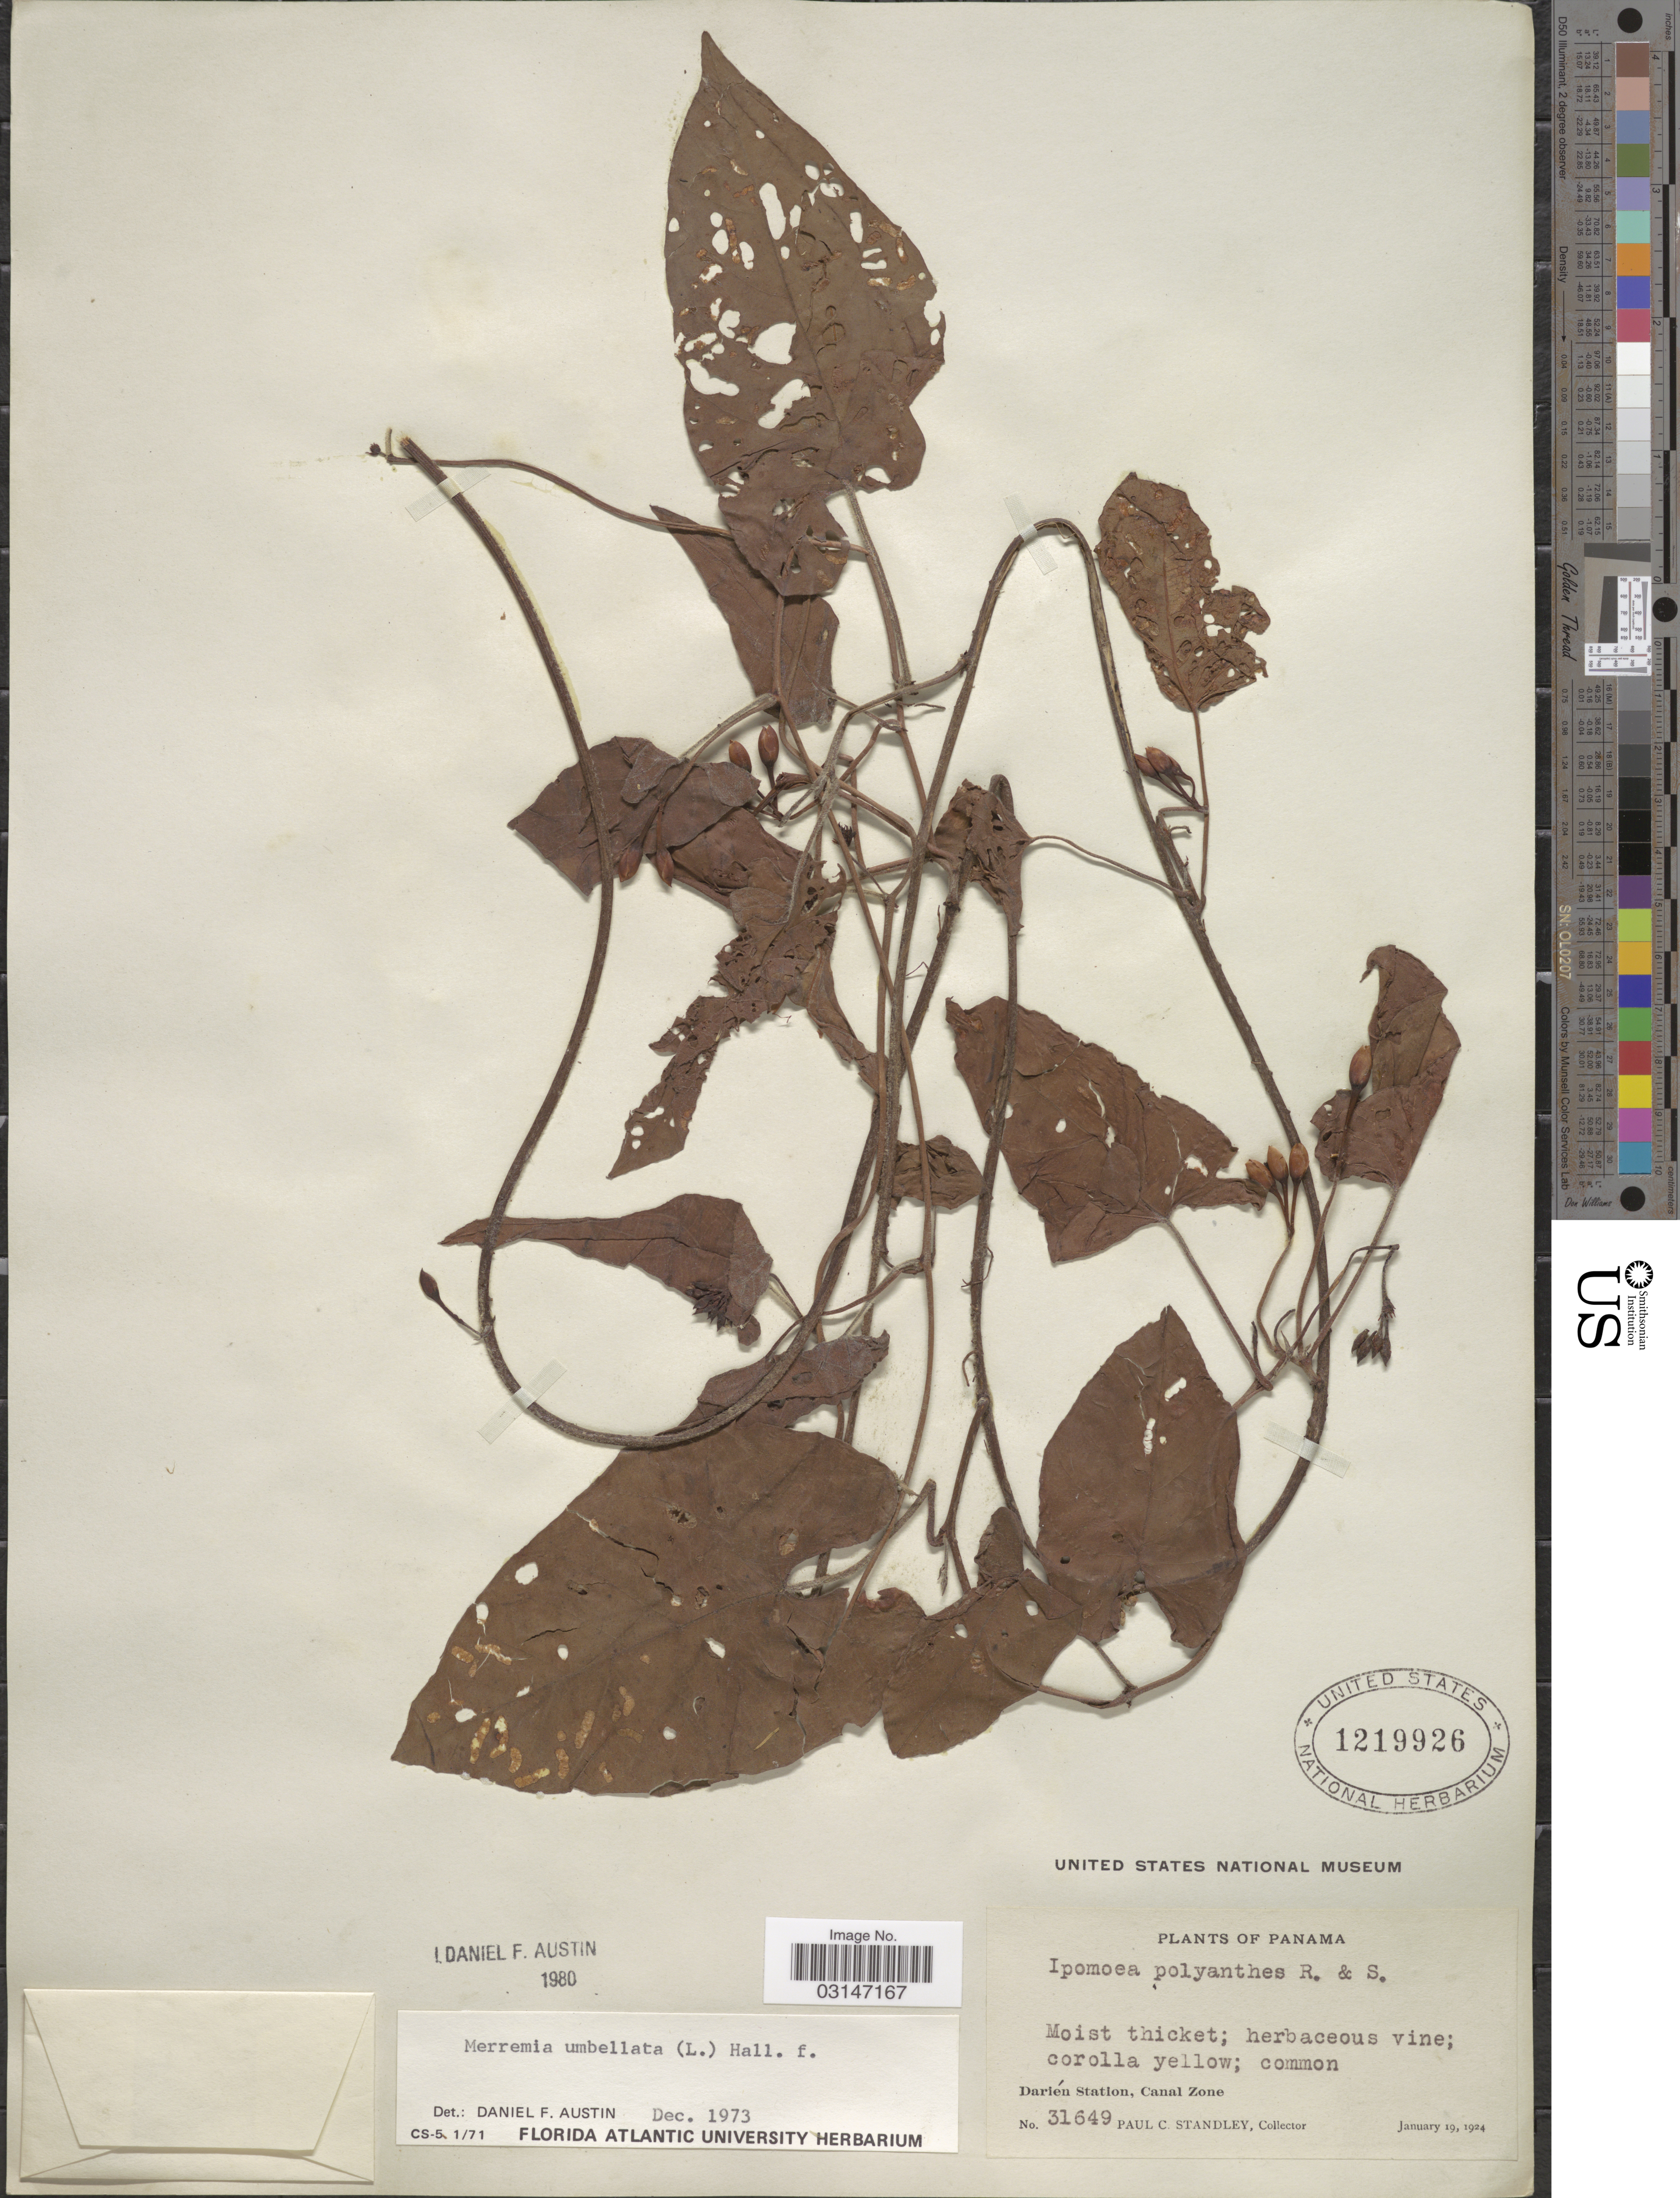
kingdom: Plantae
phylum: Tracheophyta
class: Magnoliopsida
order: Solanales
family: Convolvulaceae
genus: Camonea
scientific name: Camonea umbellata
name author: (L.) A. R. Simões & Staples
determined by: Strong, Mark T., (BOT), Smithsonian Institution - National Museum of Natural History (UNITED STATES)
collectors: P. C. Standley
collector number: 31649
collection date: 1924-01-19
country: Panama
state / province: Colón / Panamá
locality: Darién Station, Canal Zone.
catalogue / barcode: US 1219926